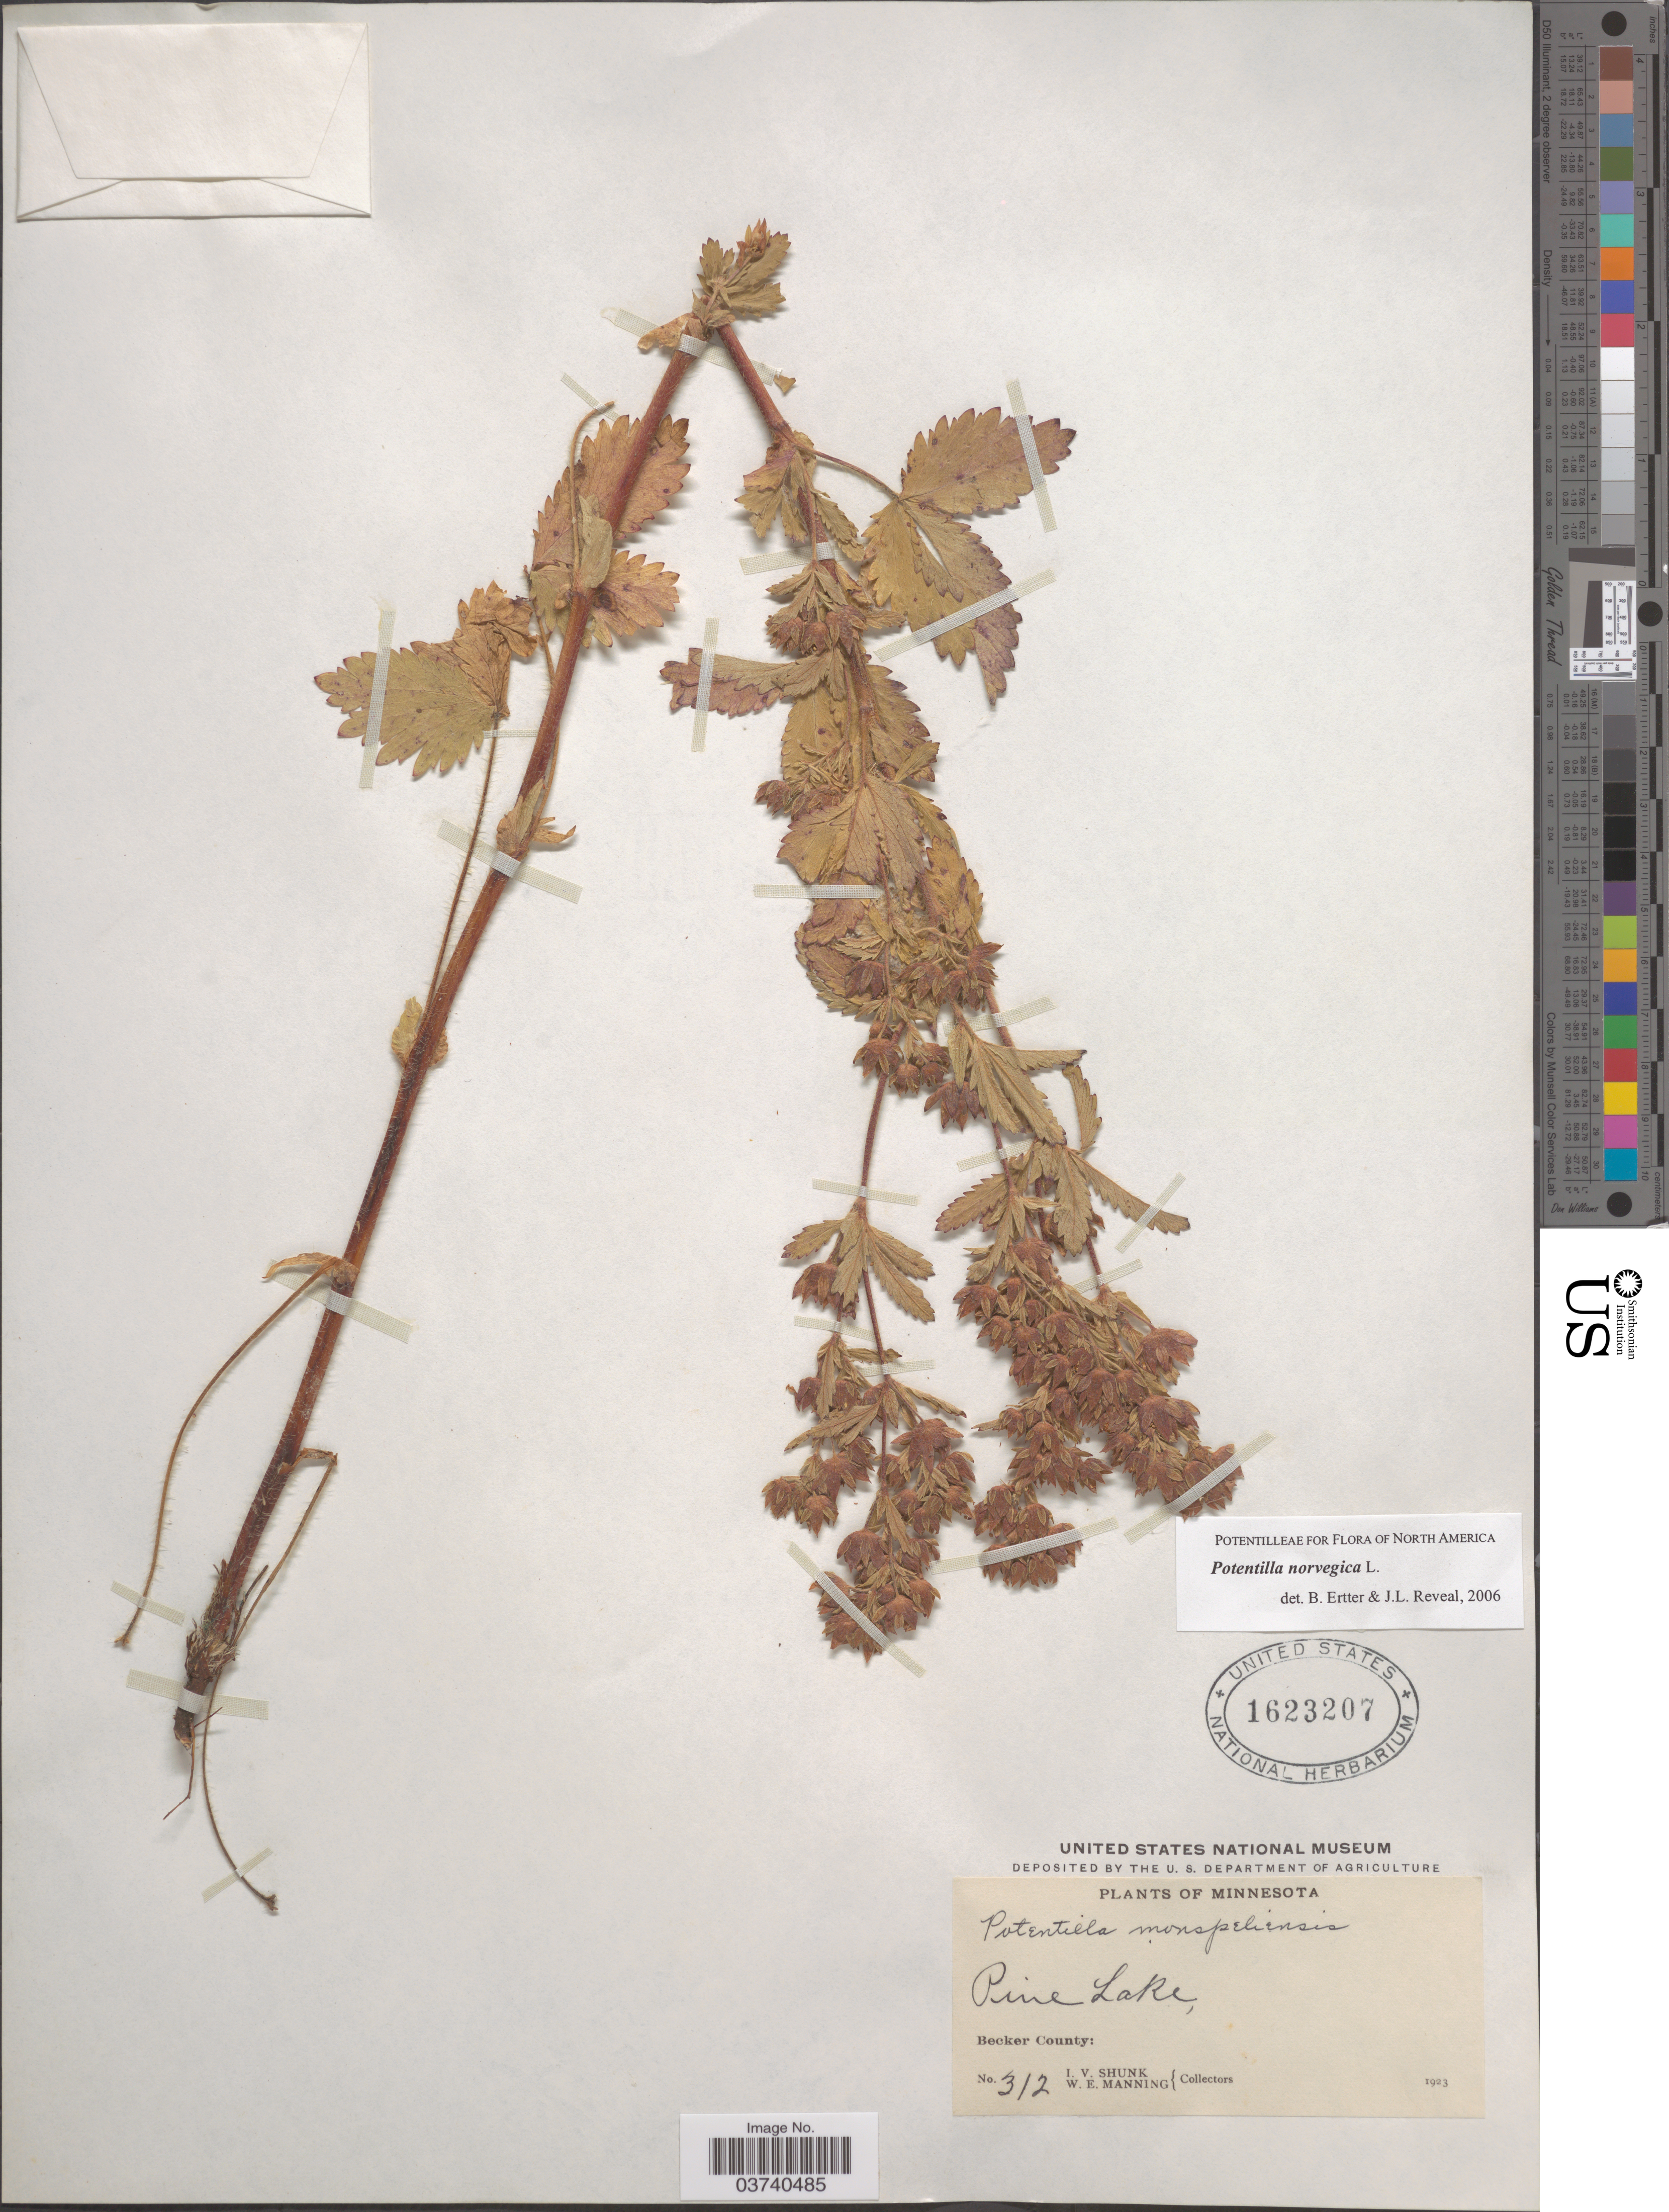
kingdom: Plantae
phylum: Tracheophyta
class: Magnoliopsida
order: Rosales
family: Rosaceae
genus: Potentilla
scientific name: Potentilla norvegica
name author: L.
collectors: I. Shunk & W. Manning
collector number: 312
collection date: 1923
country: United States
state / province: Minnesota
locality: Pine Lake, Becker County.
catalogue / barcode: US 1623207